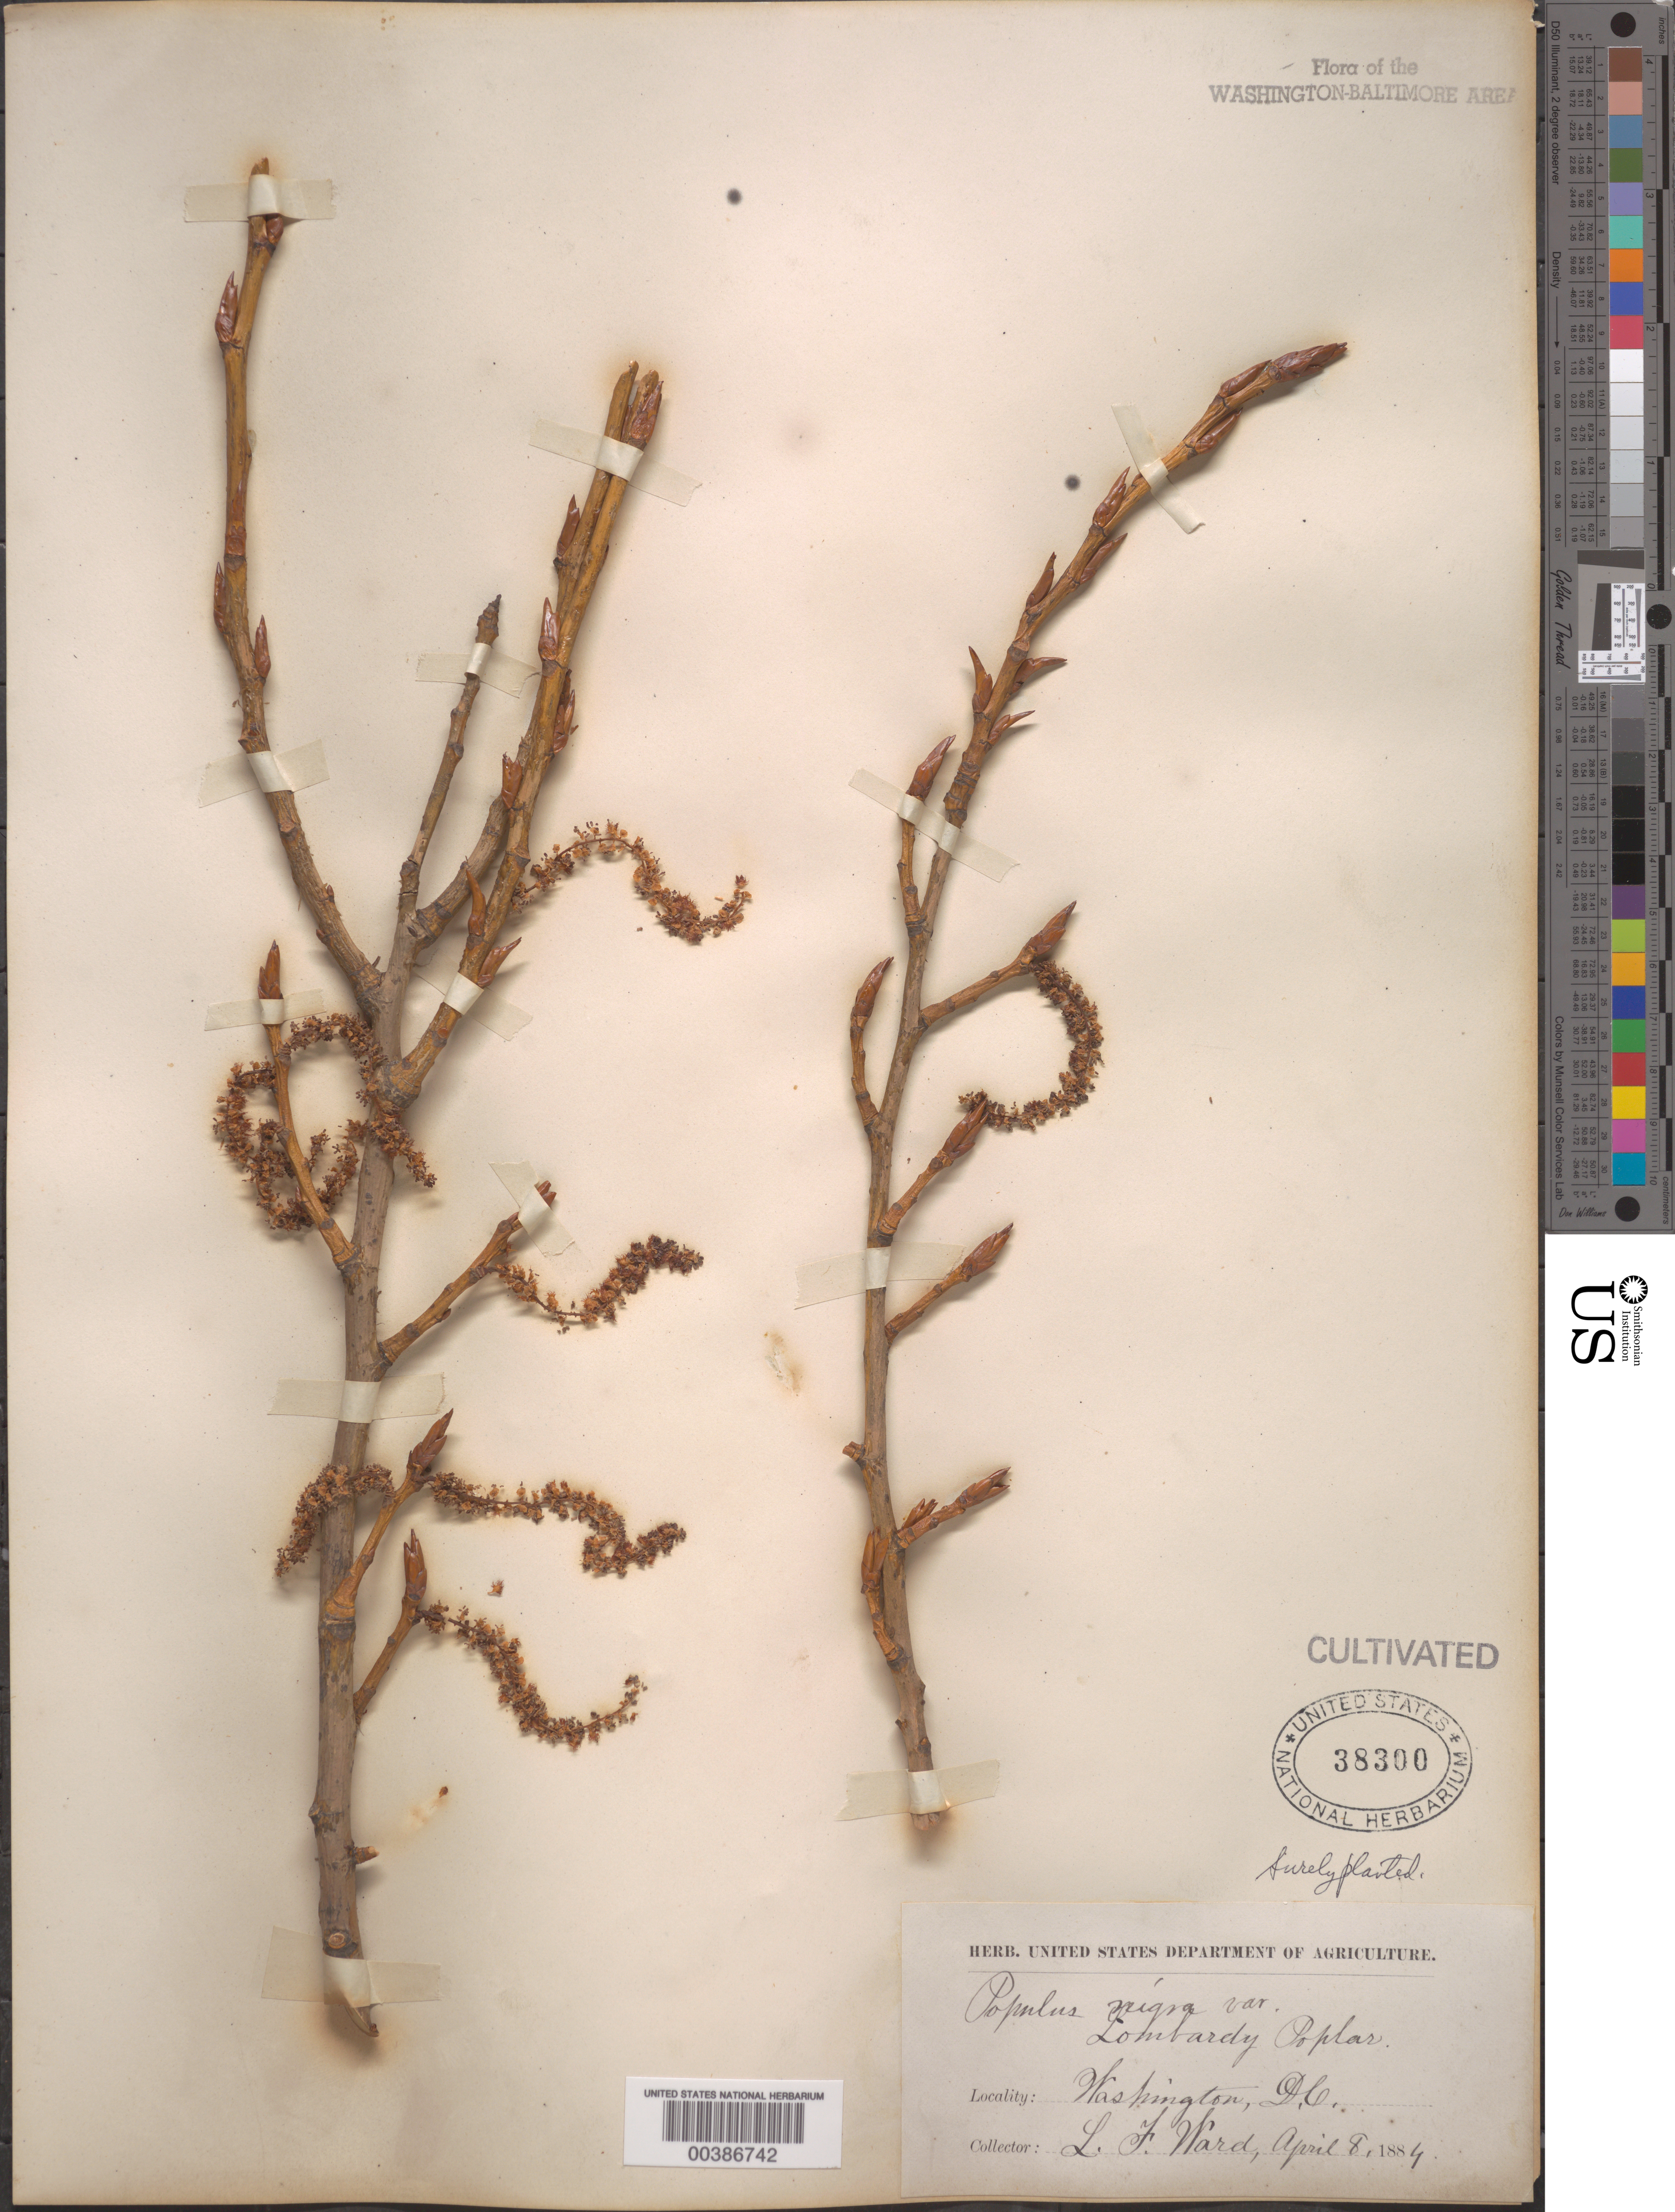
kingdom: Plantae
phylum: Tracheophyta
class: Magnoliopsida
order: Malpighiales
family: Salicaceae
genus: Populus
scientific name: Populus nigra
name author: L.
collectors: L. F. Ward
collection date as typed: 08 Apr 1884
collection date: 1884-04-08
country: United States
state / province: District of Columbia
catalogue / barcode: US 38300